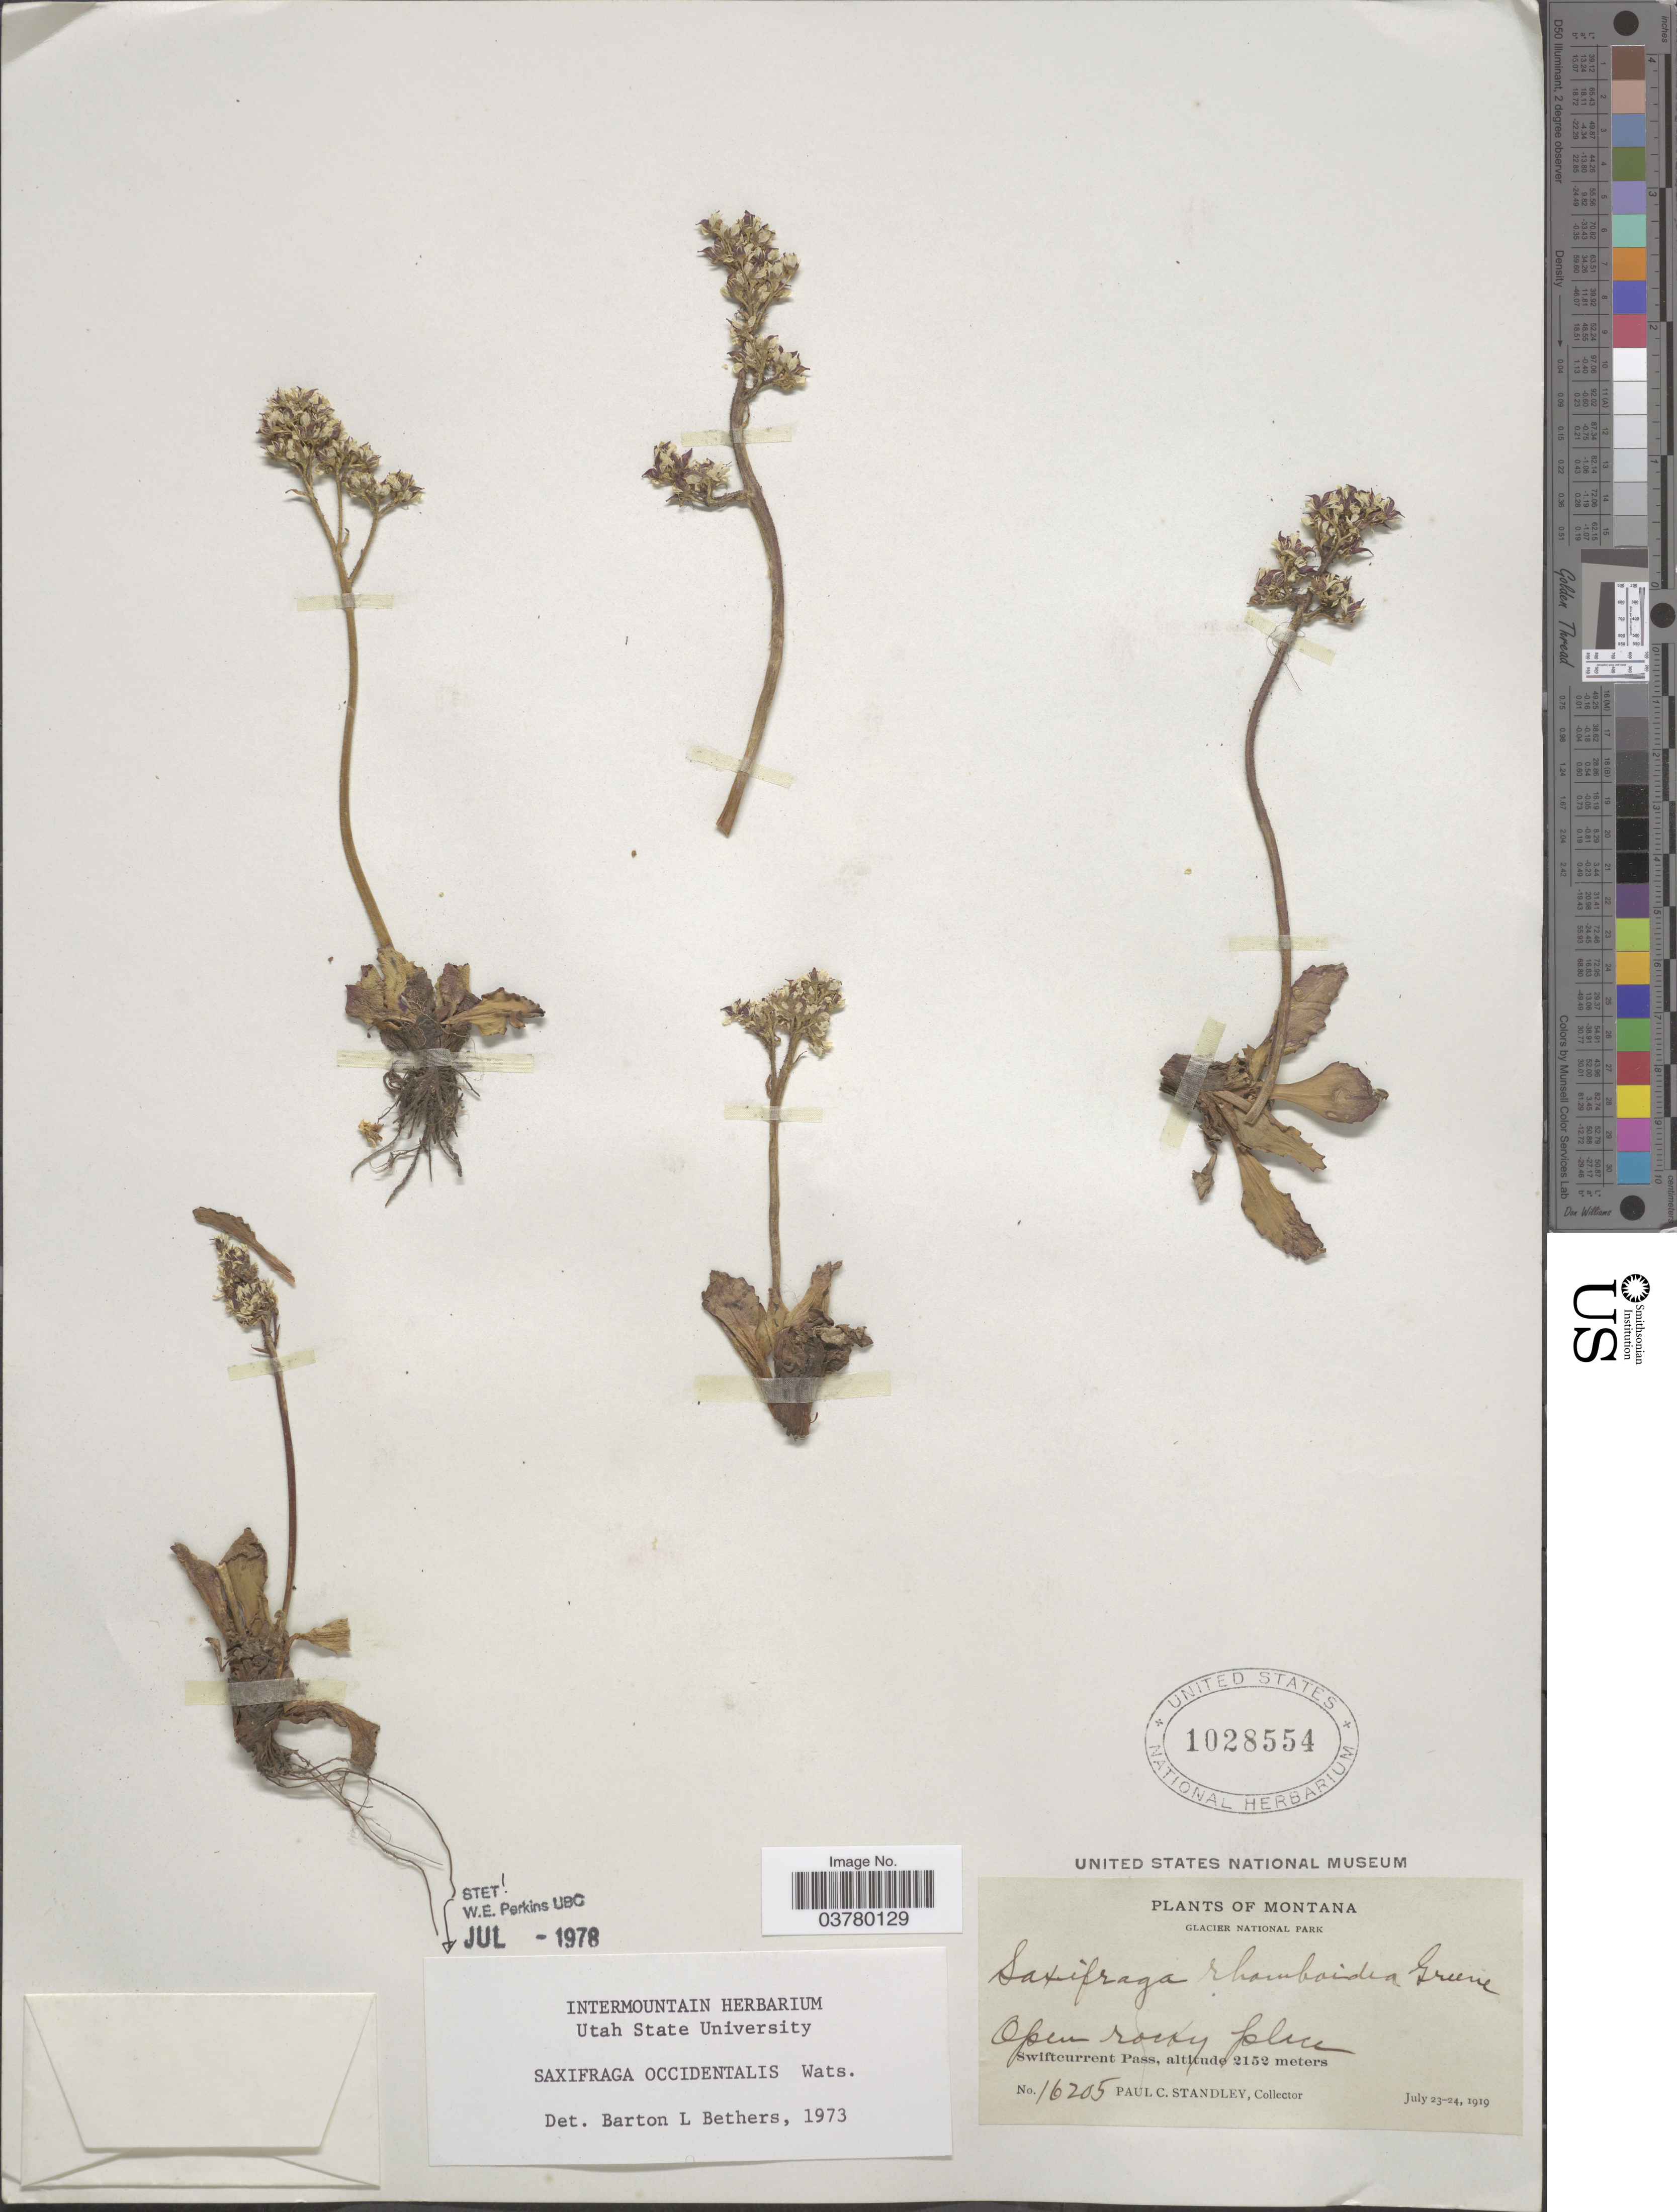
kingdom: Plantae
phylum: Tracheophyta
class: Magnoliopsida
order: Saxifragales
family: Saxifragaceae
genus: Micranthes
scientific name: Micranthes occidentalis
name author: (S. Watson) Small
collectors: P. C. Standley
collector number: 16205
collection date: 1919-07-23/1919-07-24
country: United States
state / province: Montana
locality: Glacier National Park. Open rocky place. Swiftcurrent Pass.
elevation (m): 2152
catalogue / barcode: US 1028554